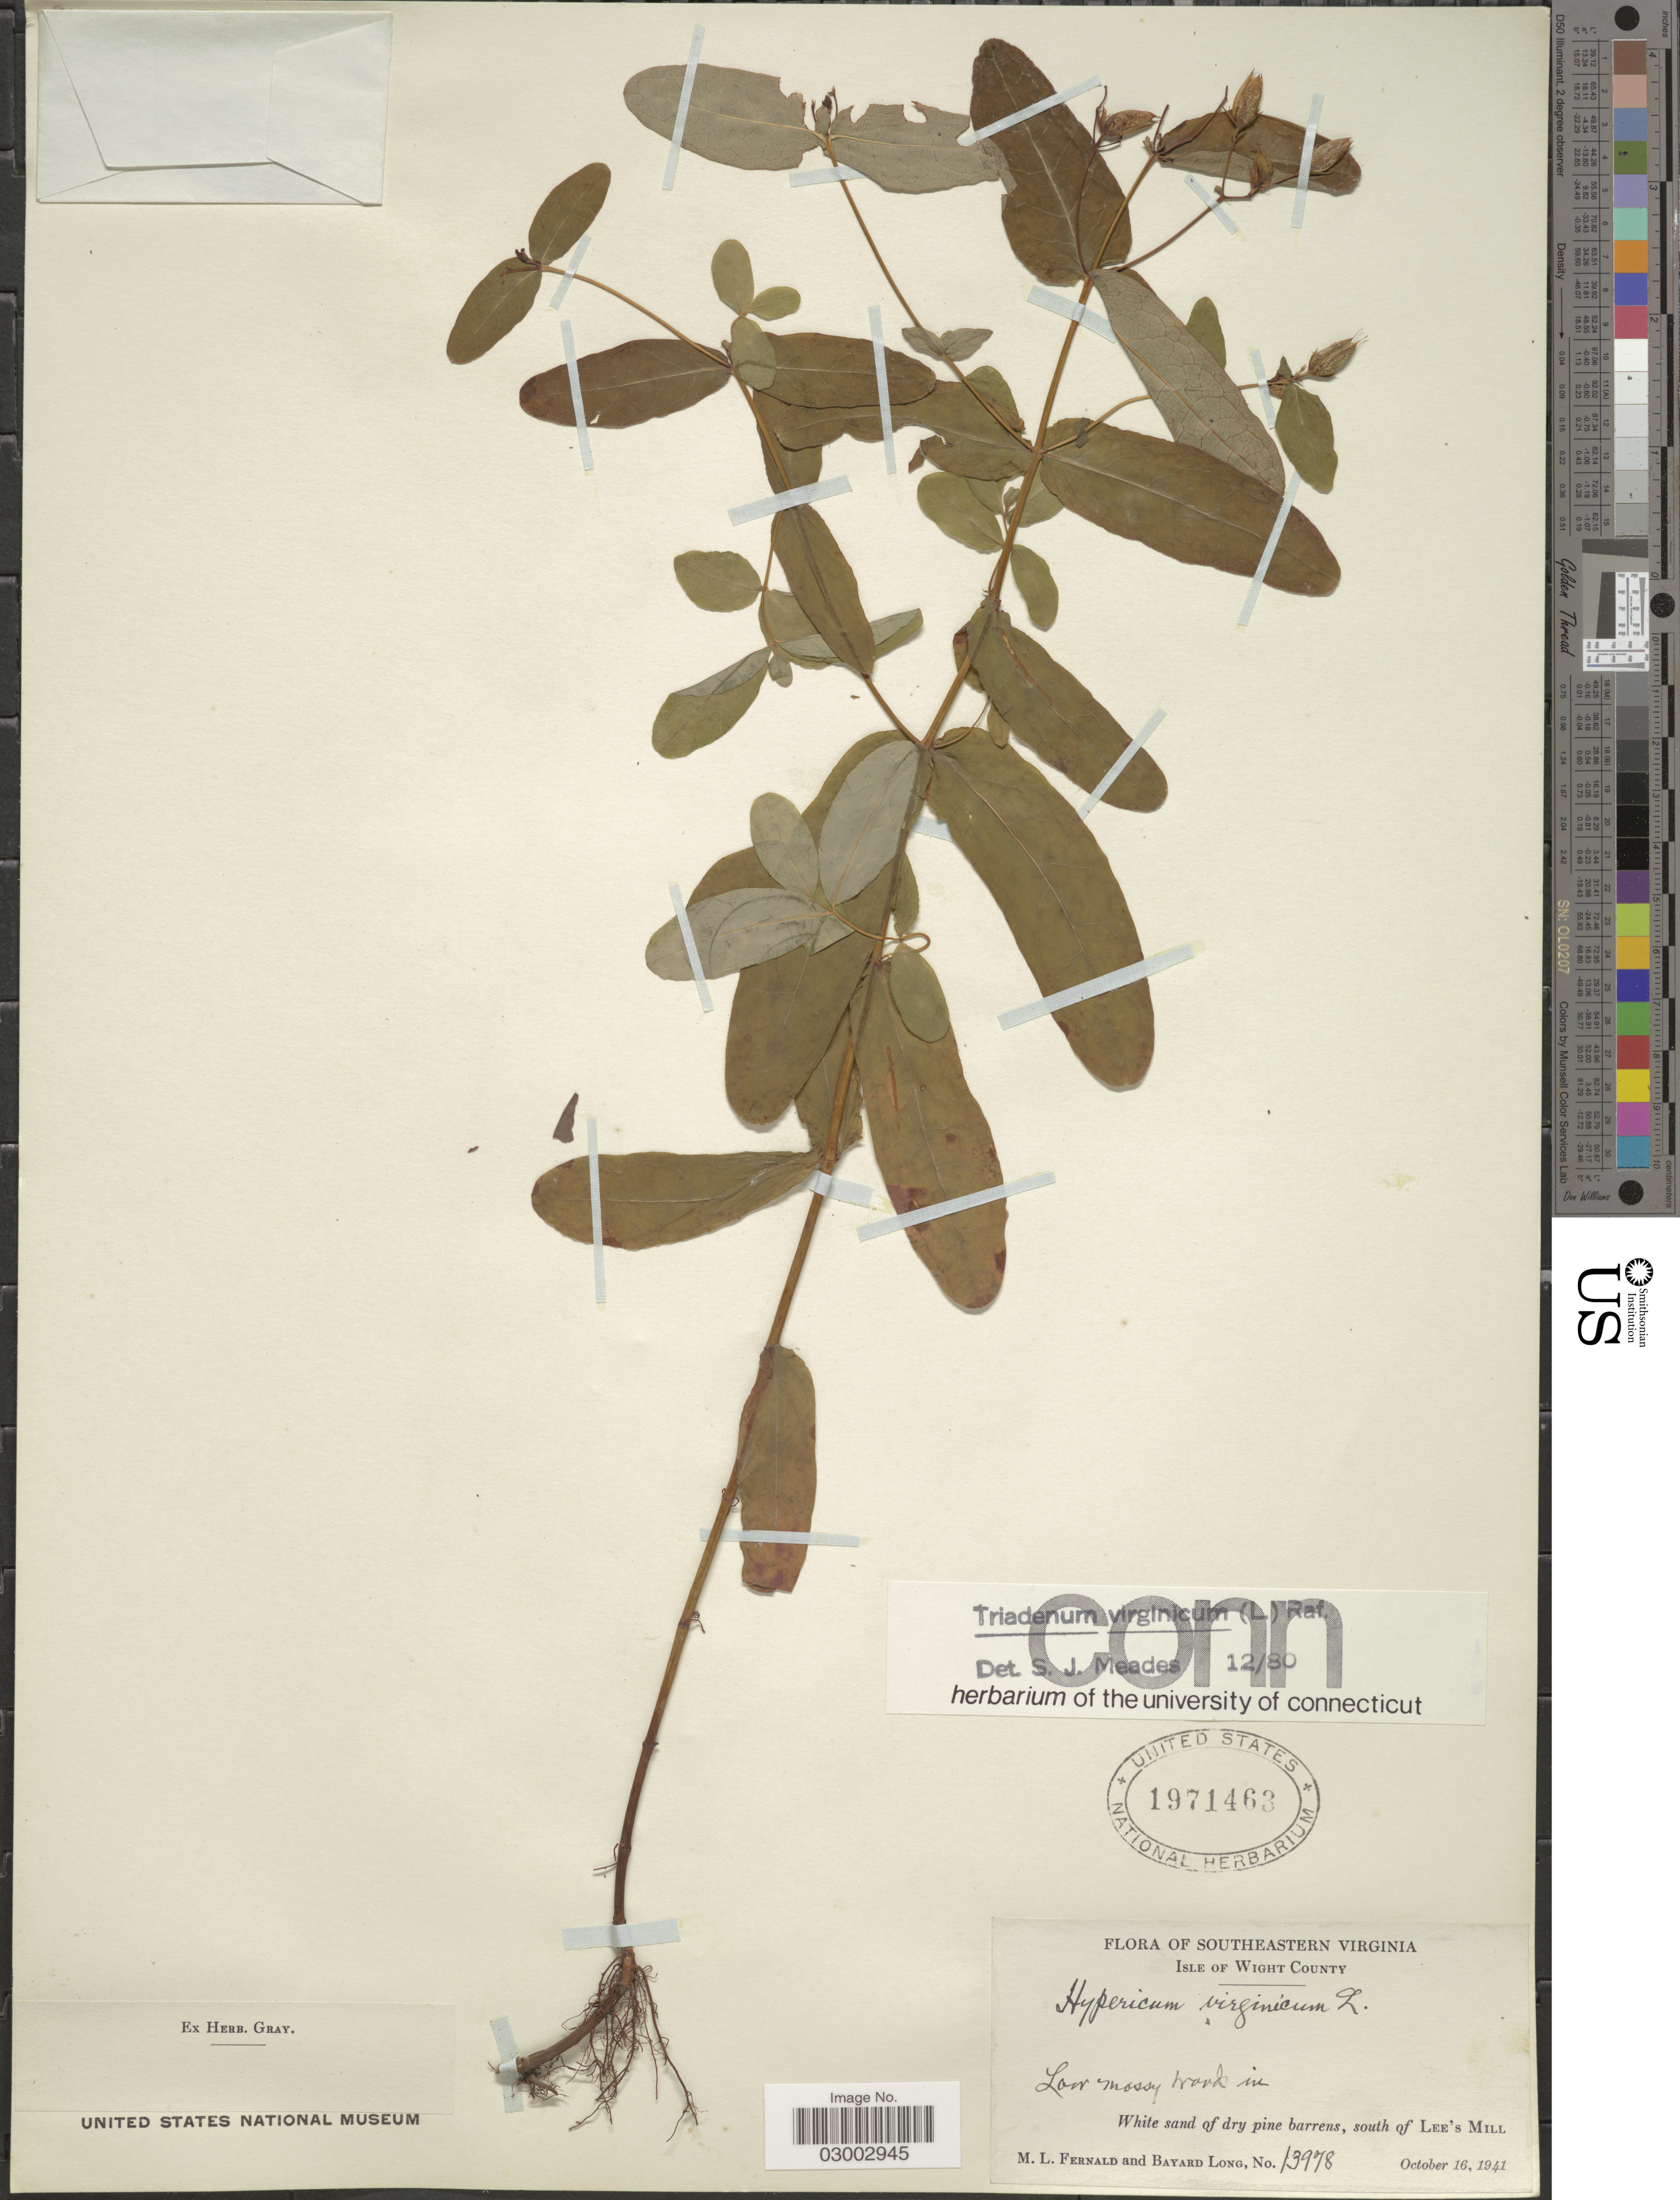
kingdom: Plantae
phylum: Tracheophyta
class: Magnoliopsida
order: Malpighiales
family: Hypericaceae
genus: Hypericum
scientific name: Hypericum virginicum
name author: L.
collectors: M. L. Fernald & B. Long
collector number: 13978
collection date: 1941-10-16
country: United States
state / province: Virginia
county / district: Isle of Wight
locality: Southeastern Virginia. Isle of Wight County. White sand of dry pine barrens, south of Lee's Mill.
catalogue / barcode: US 1971463